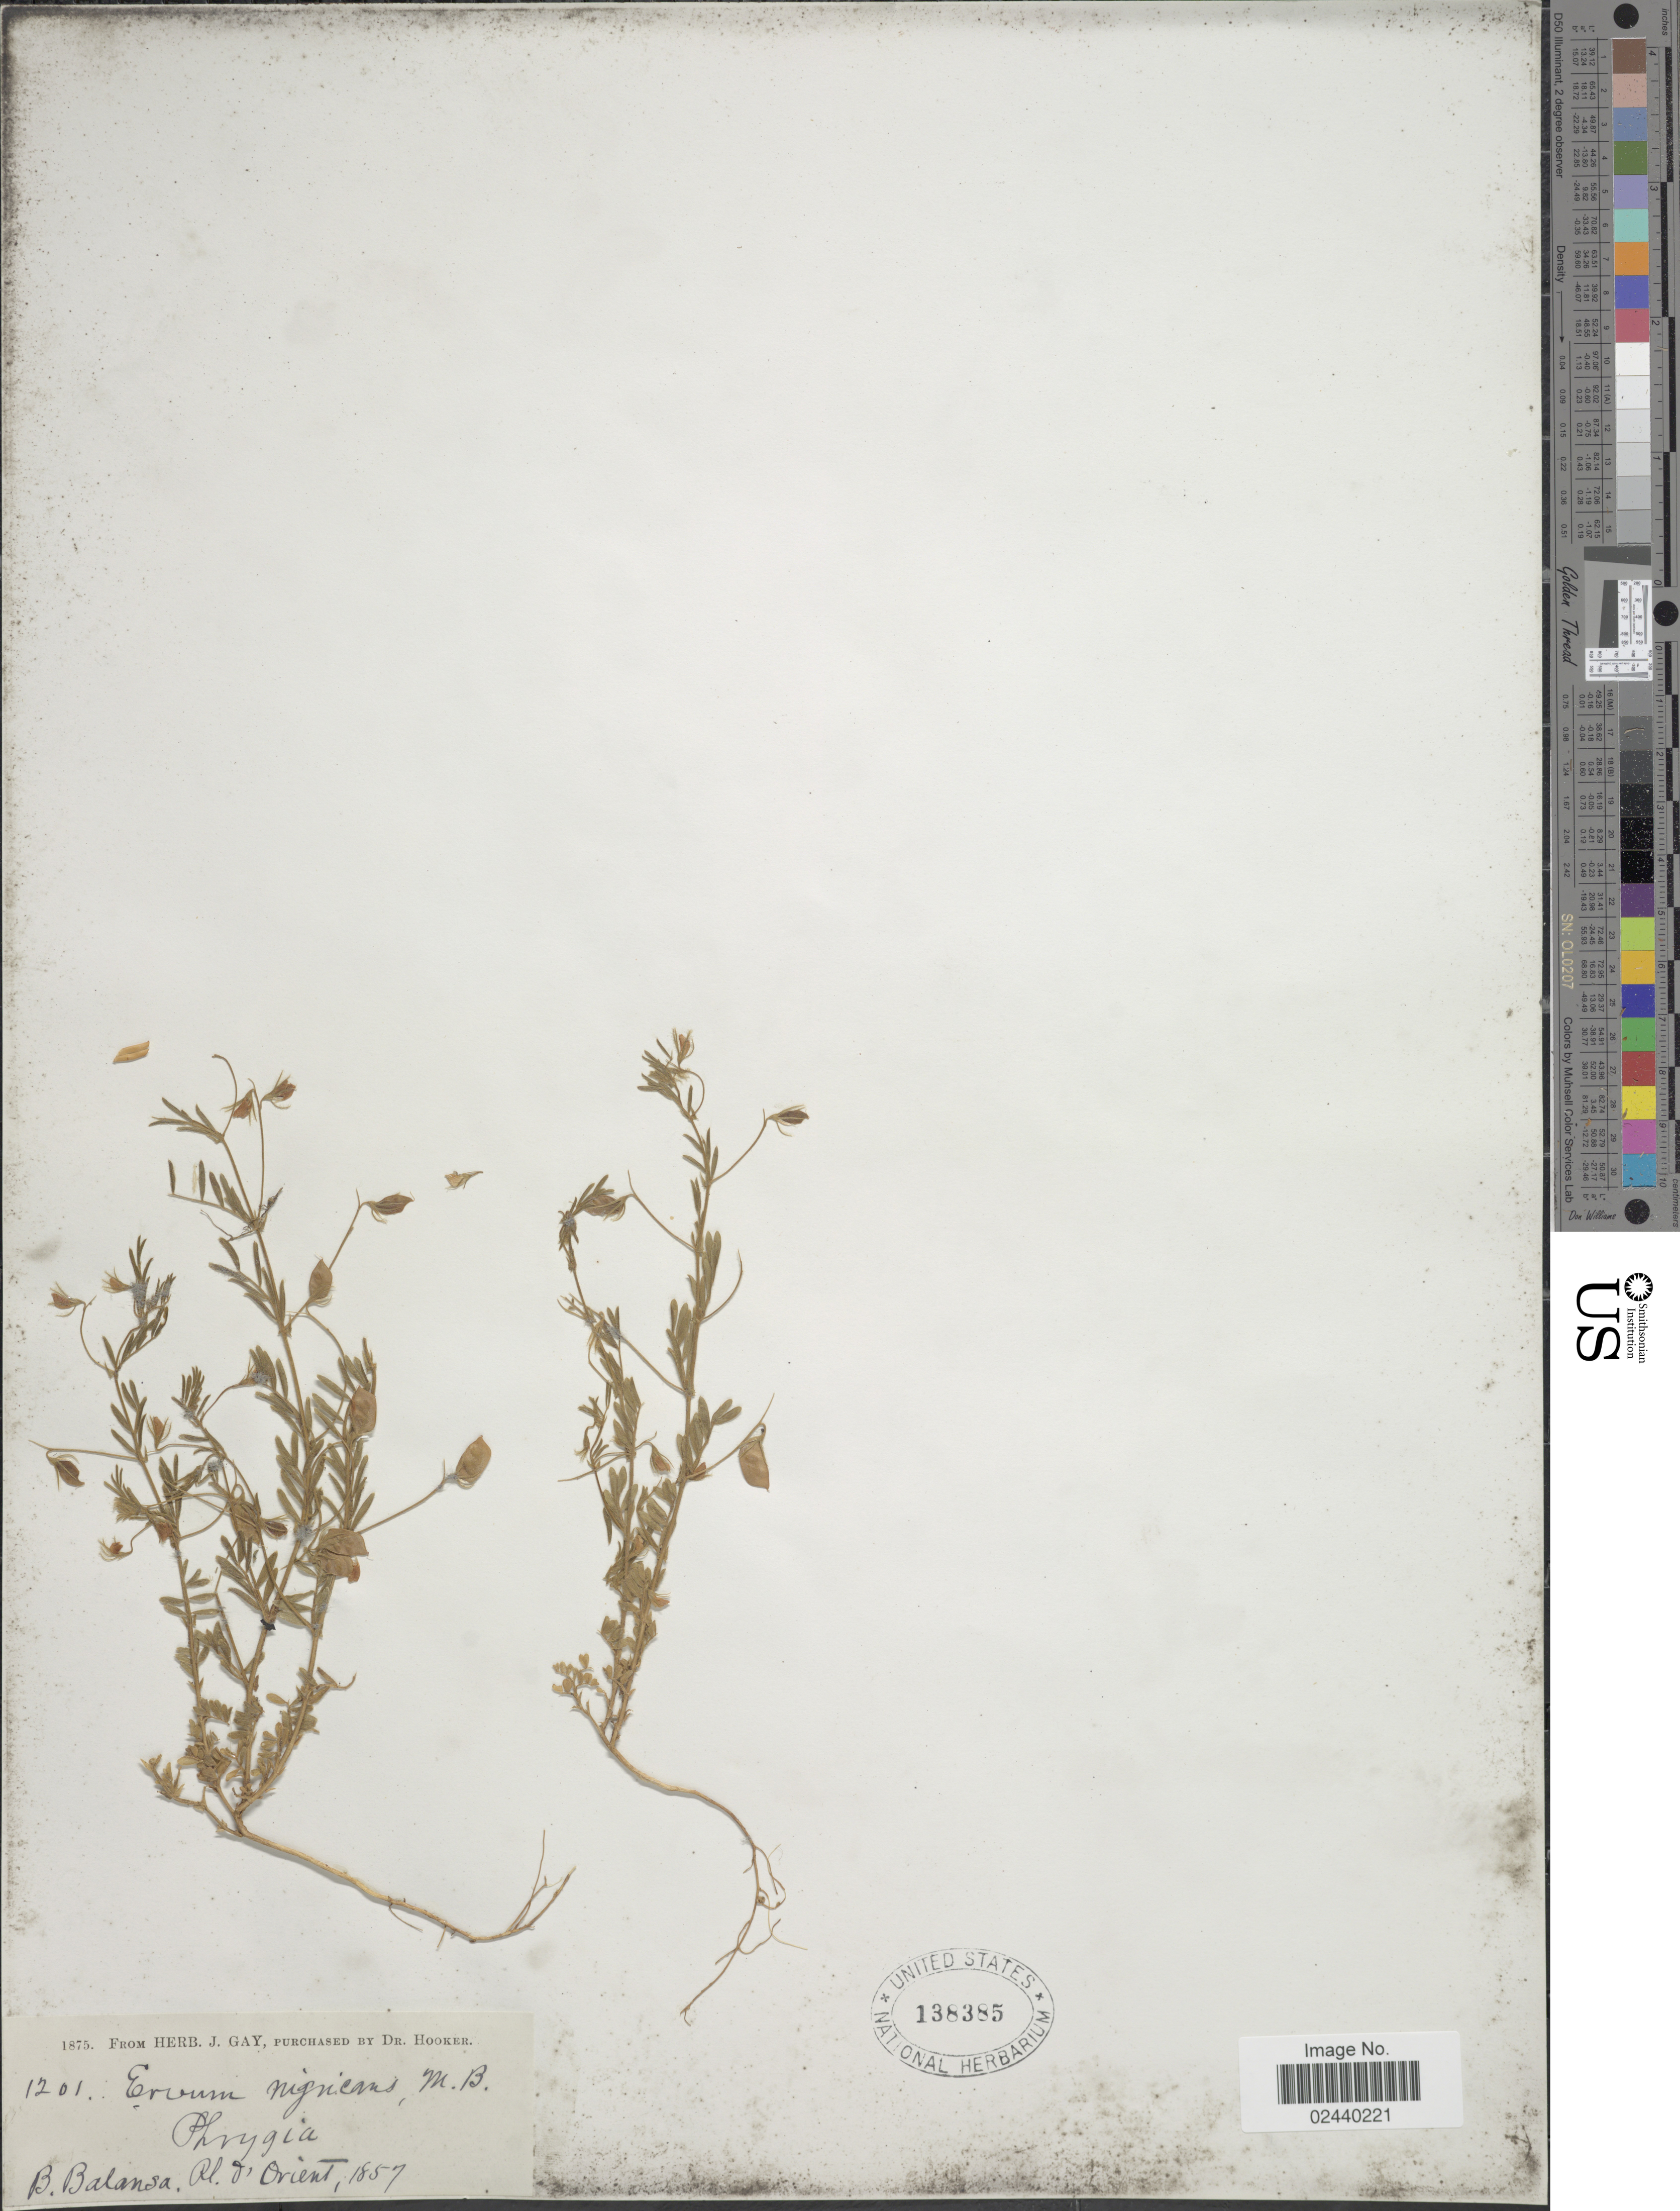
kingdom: Plantae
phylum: Tracheophyta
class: Magnoliopsida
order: Fabales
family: Fabaceae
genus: Vicia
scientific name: Vicia lentoides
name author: (Ten.) Coss. & Germ.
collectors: B. Balansa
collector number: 1201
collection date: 1857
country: Turkey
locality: Phrygia, Al d'Orient [interpreted]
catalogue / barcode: US 138385